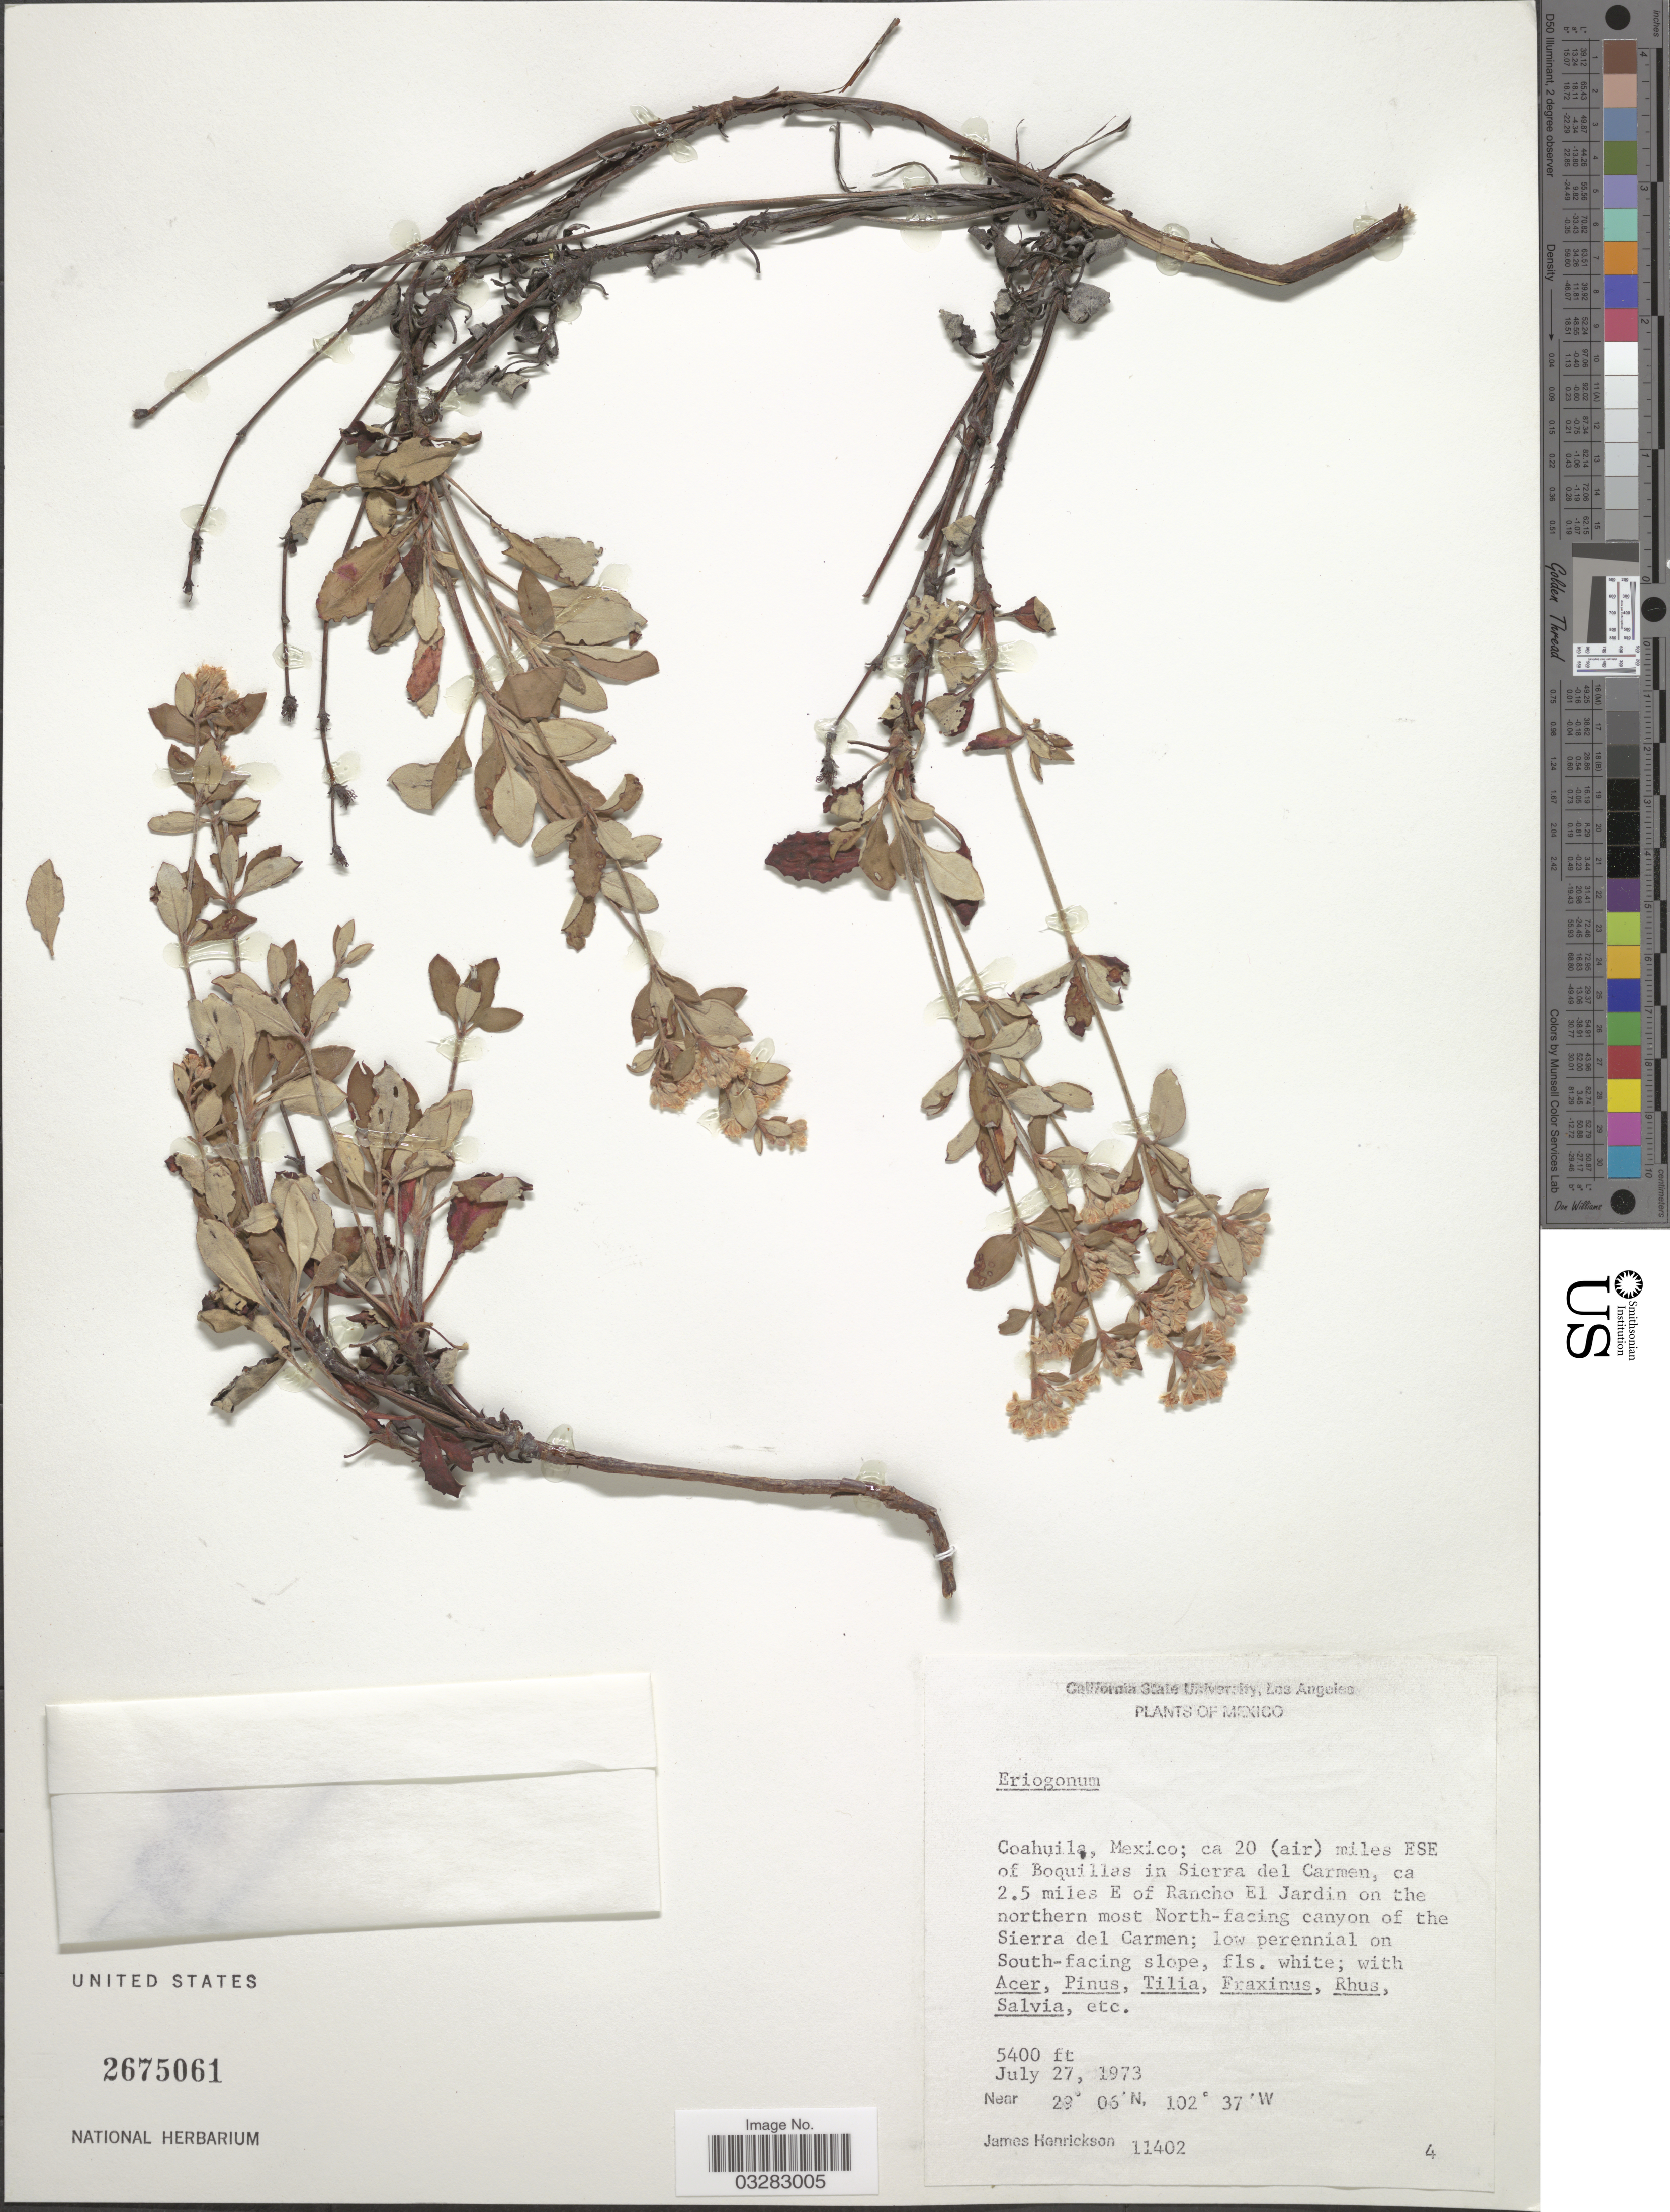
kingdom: Plantae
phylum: Tracheophyta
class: Magnoliopsida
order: Caryophyllales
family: Polygonaceae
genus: Eriogonum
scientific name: Eriogonum sp.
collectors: J. Henrickson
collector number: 11402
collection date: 1973-07-27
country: Mexico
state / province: Coahuila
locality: Ca 20 (air) miles ESE of Boquillas in Sierra del Carmen, ca 2.5 miles E of Rancho El Jardin on the northern most North-facing canyon of the Sierra del Carmen; low perennial on South-facing slope.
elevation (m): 1646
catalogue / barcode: US 2675061